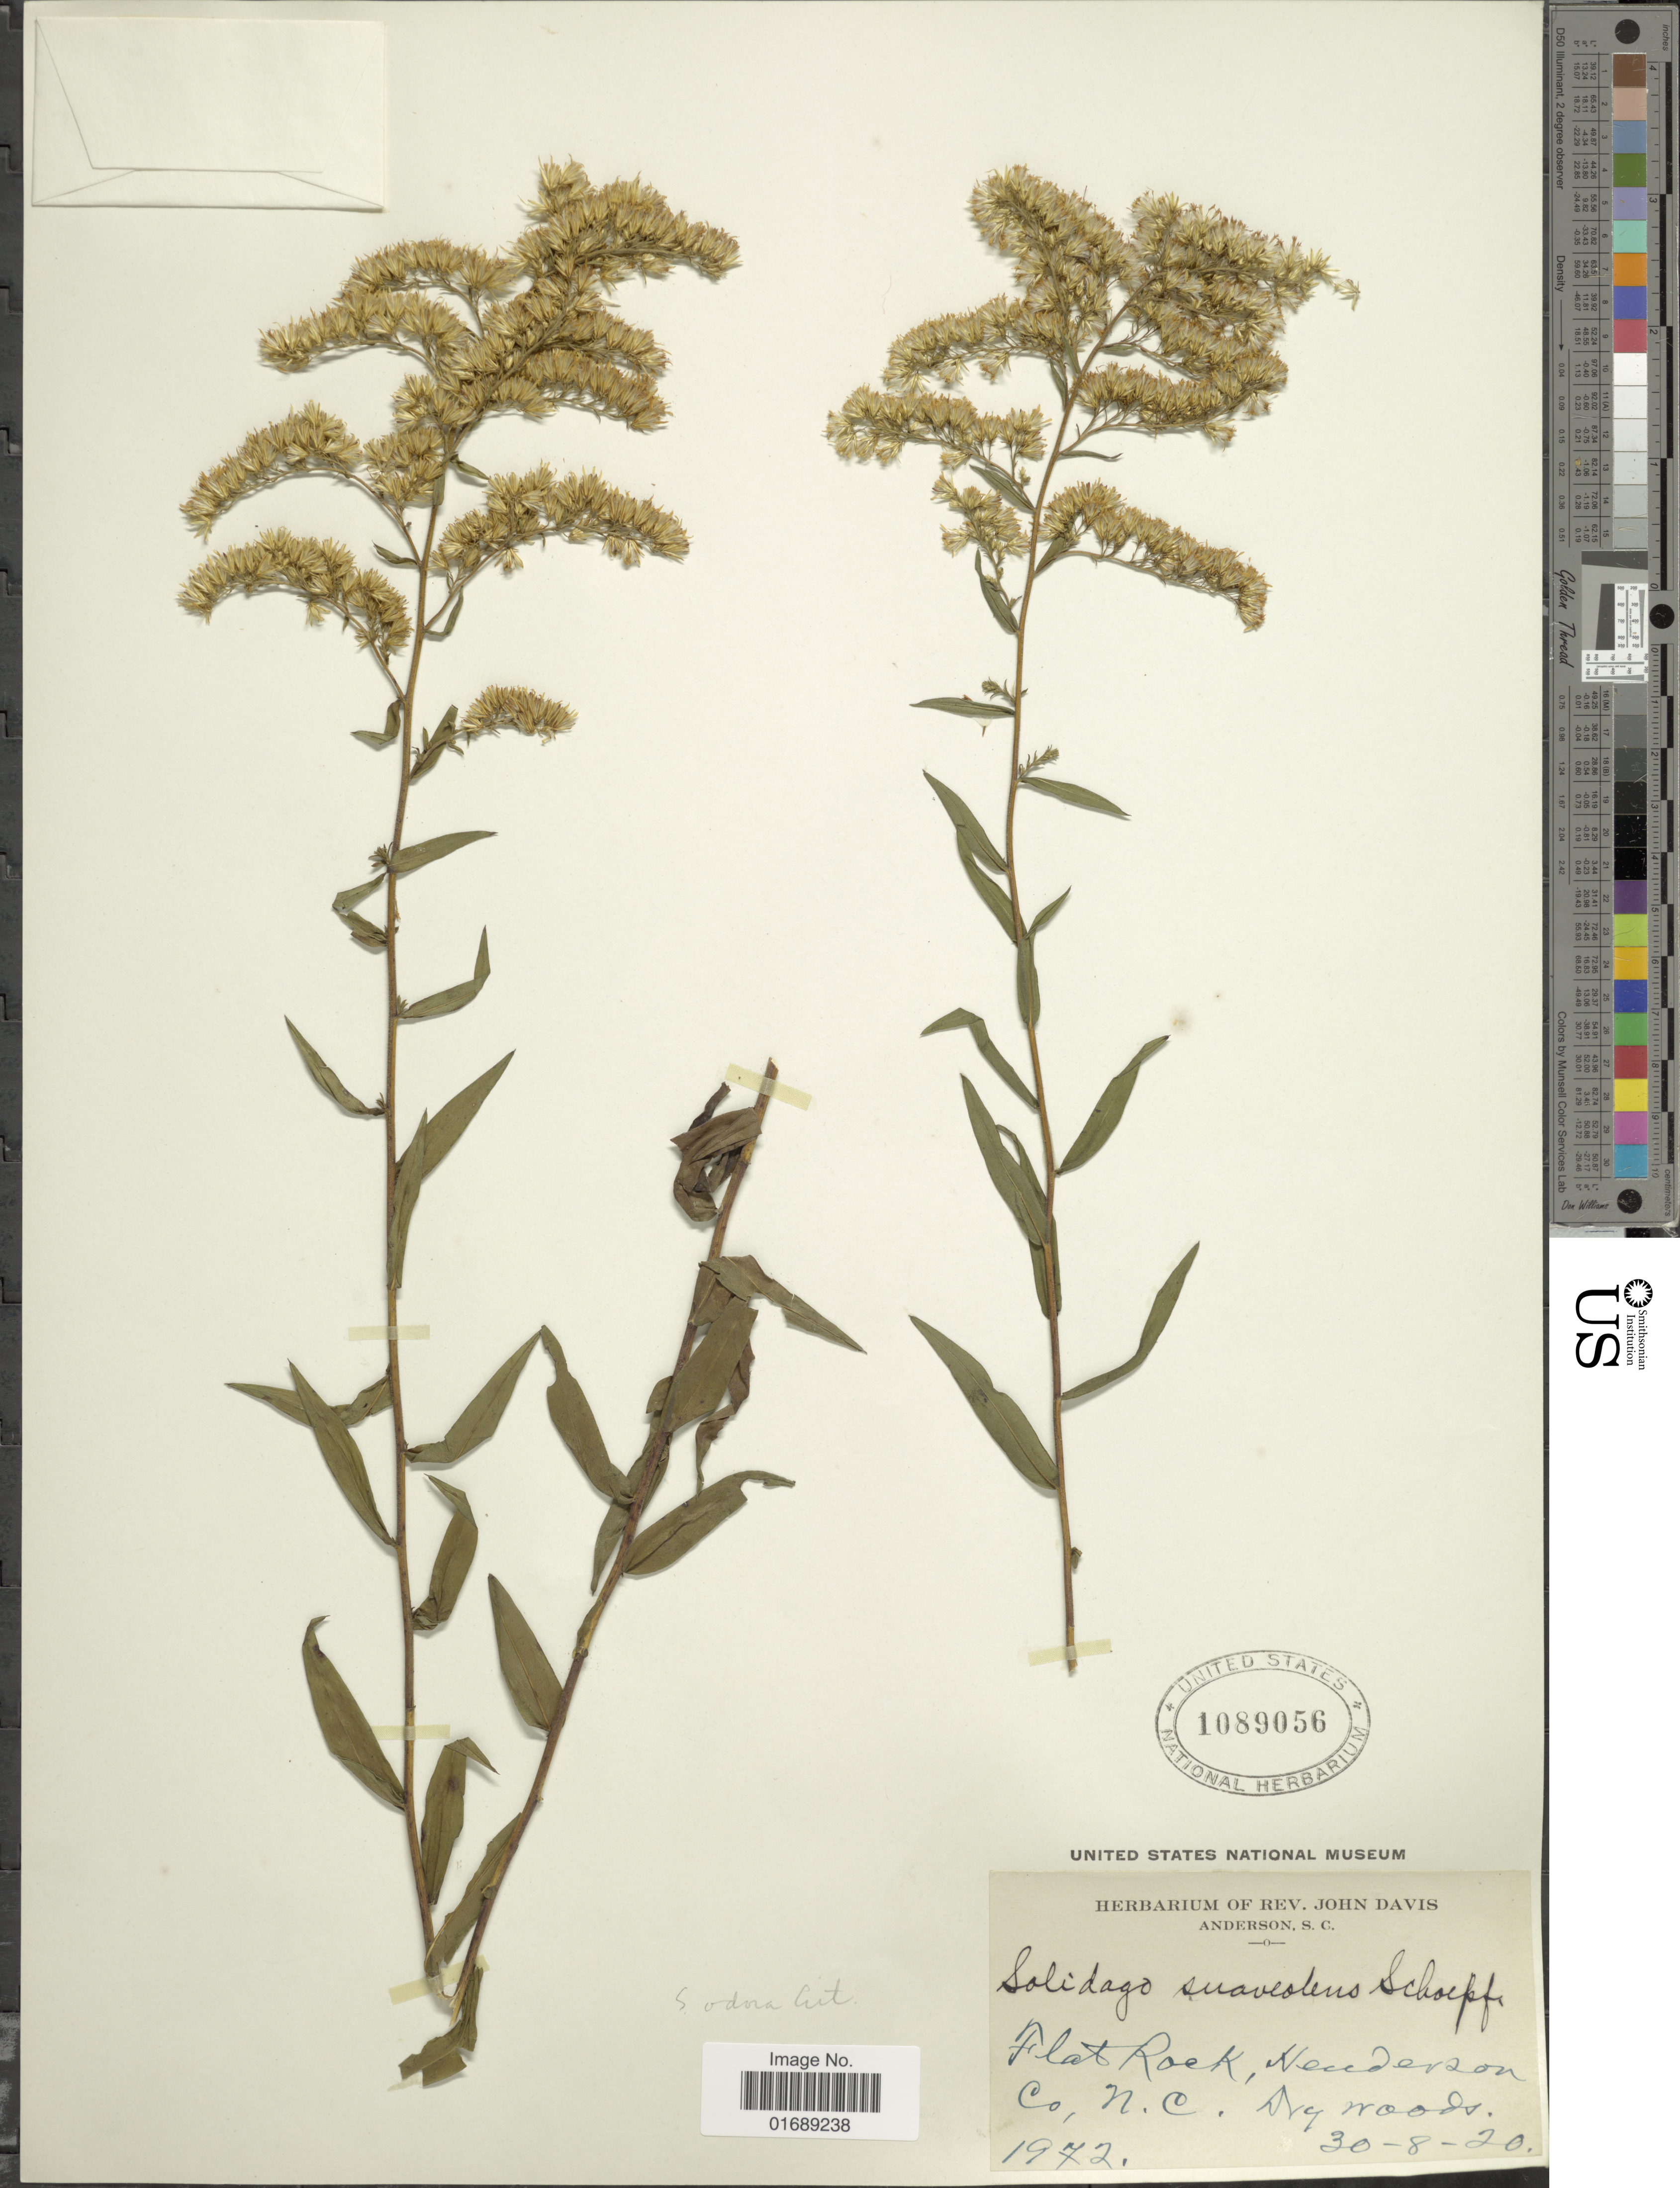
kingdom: Plantae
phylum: Tracheophyta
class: Magnoliopsida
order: Asterales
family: Asteraceae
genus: Solidago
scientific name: Solidago odora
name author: Aiton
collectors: ex herb. Rev. John Davis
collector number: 1972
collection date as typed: Transcribed d/m/y: 30/8/20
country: United States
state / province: North Carolina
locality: Henderson Co. N.C.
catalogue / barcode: US 1089056